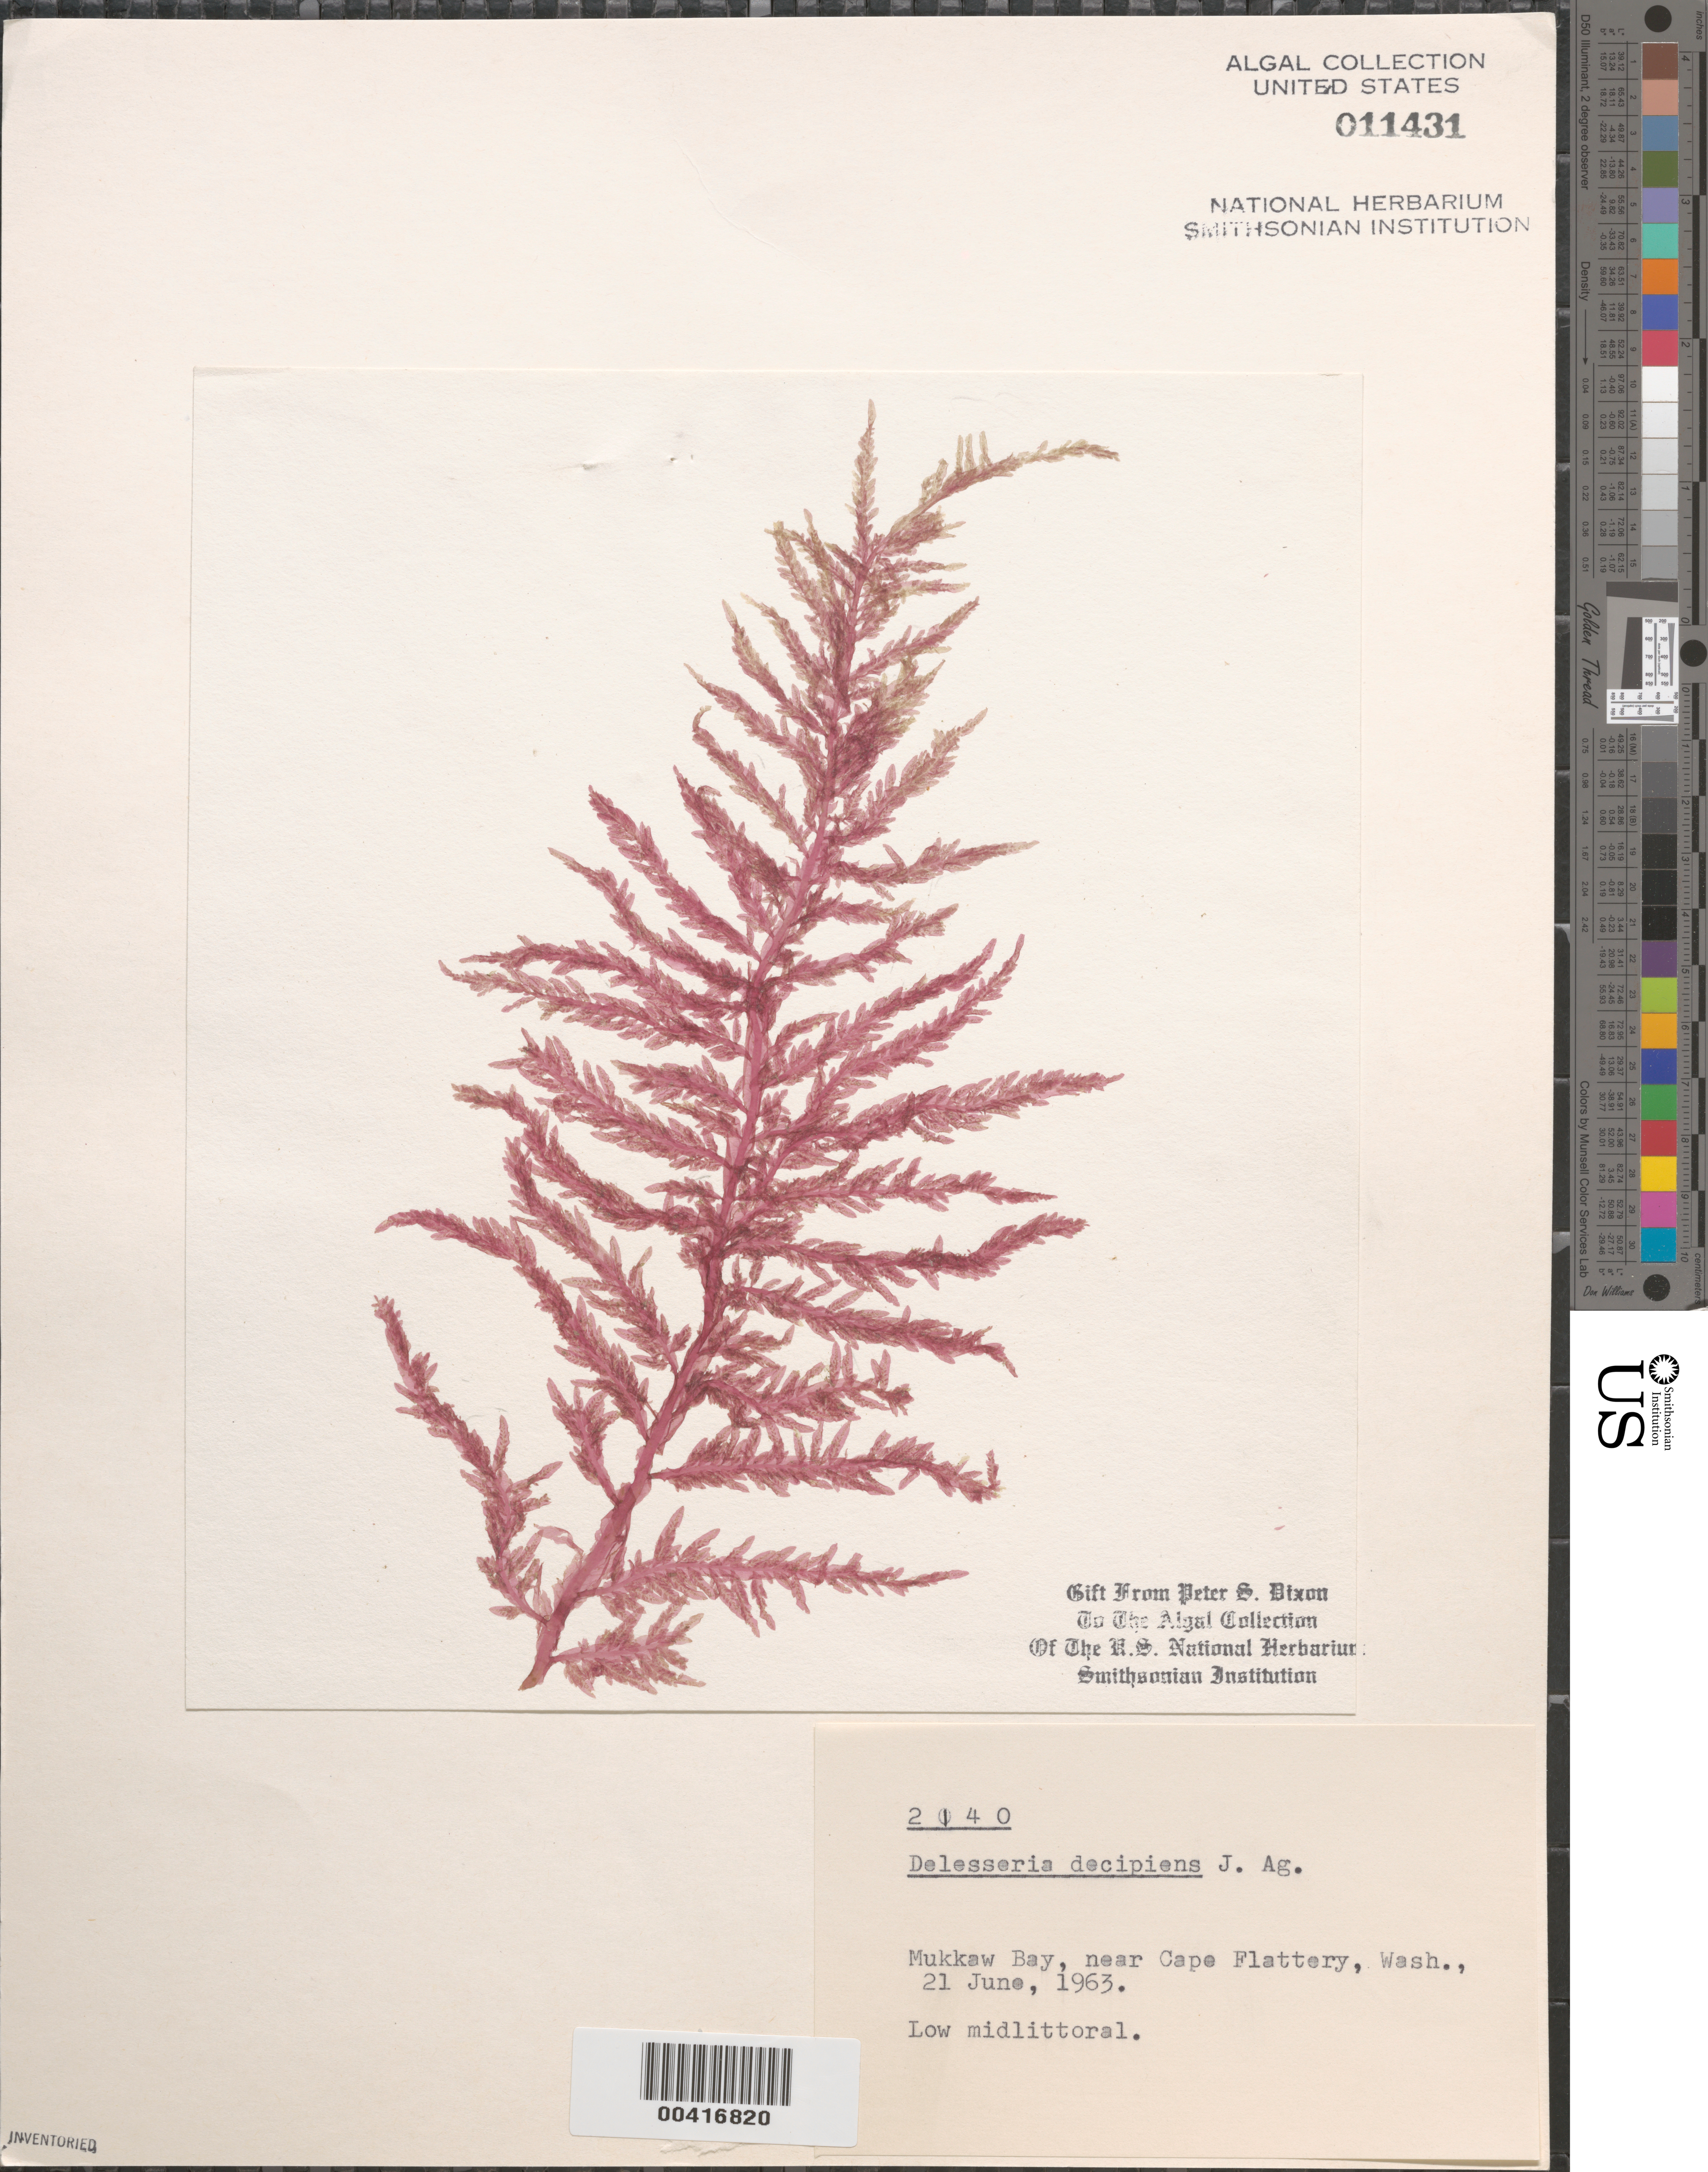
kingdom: Plantae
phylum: Rhodophyta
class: Florideophyceae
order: Ceramiales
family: Delesseriaceae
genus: Cumathamnion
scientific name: Cumathamnion decipiens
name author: (J. Agardh) M.J. Wynne & G.W. Saunders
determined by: Algae name updating Project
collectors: P. S. Dixon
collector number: PSD 2140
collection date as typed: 21 Jun 1963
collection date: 1963-06-21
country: United States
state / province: Washington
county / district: Clallam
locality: Mukkaw Bay, near Cape Flattery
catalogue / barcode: US 11431